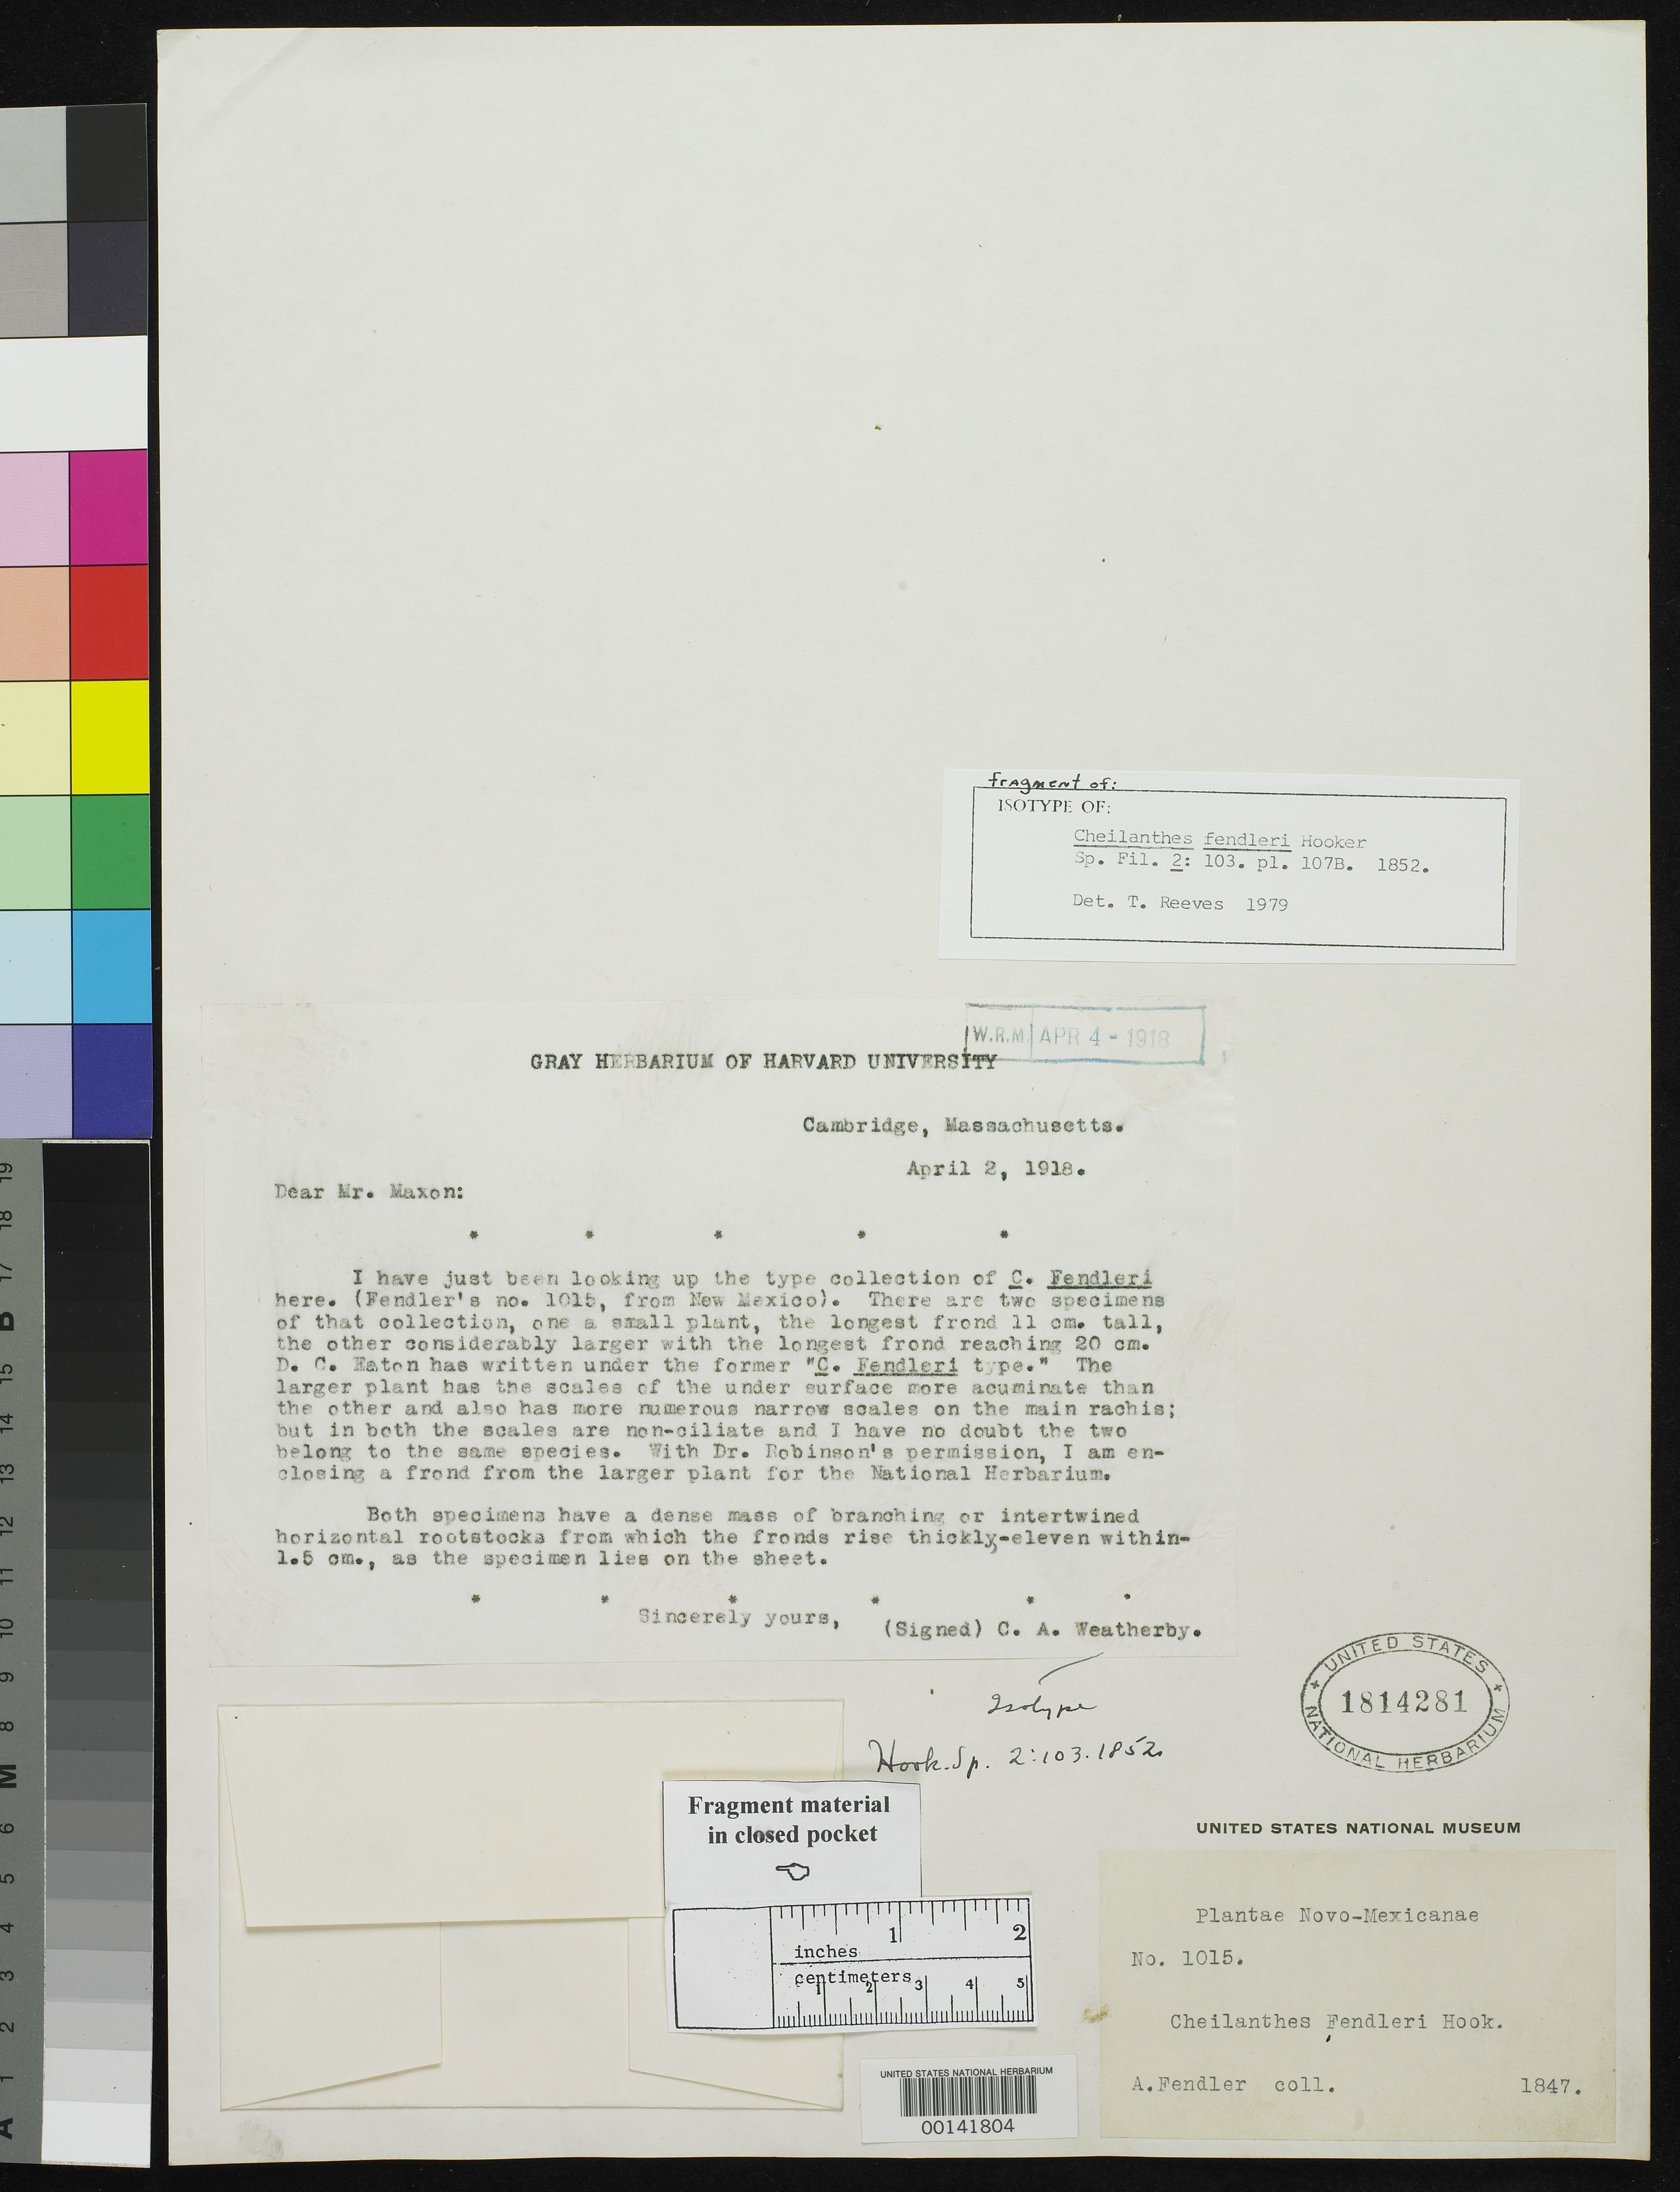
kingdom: Plantae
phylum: Tracheophyta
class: Polypodiopsida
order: Polypodiales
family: Pteridaceae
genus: Cheilanthes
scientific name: Cheilanthes fendleri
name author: Hook.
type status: Type Collection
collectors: A. Fendler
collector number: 1015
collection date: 1847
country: United States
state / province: New Mexico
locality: Novo-Mexicana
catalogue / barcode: US 1814281